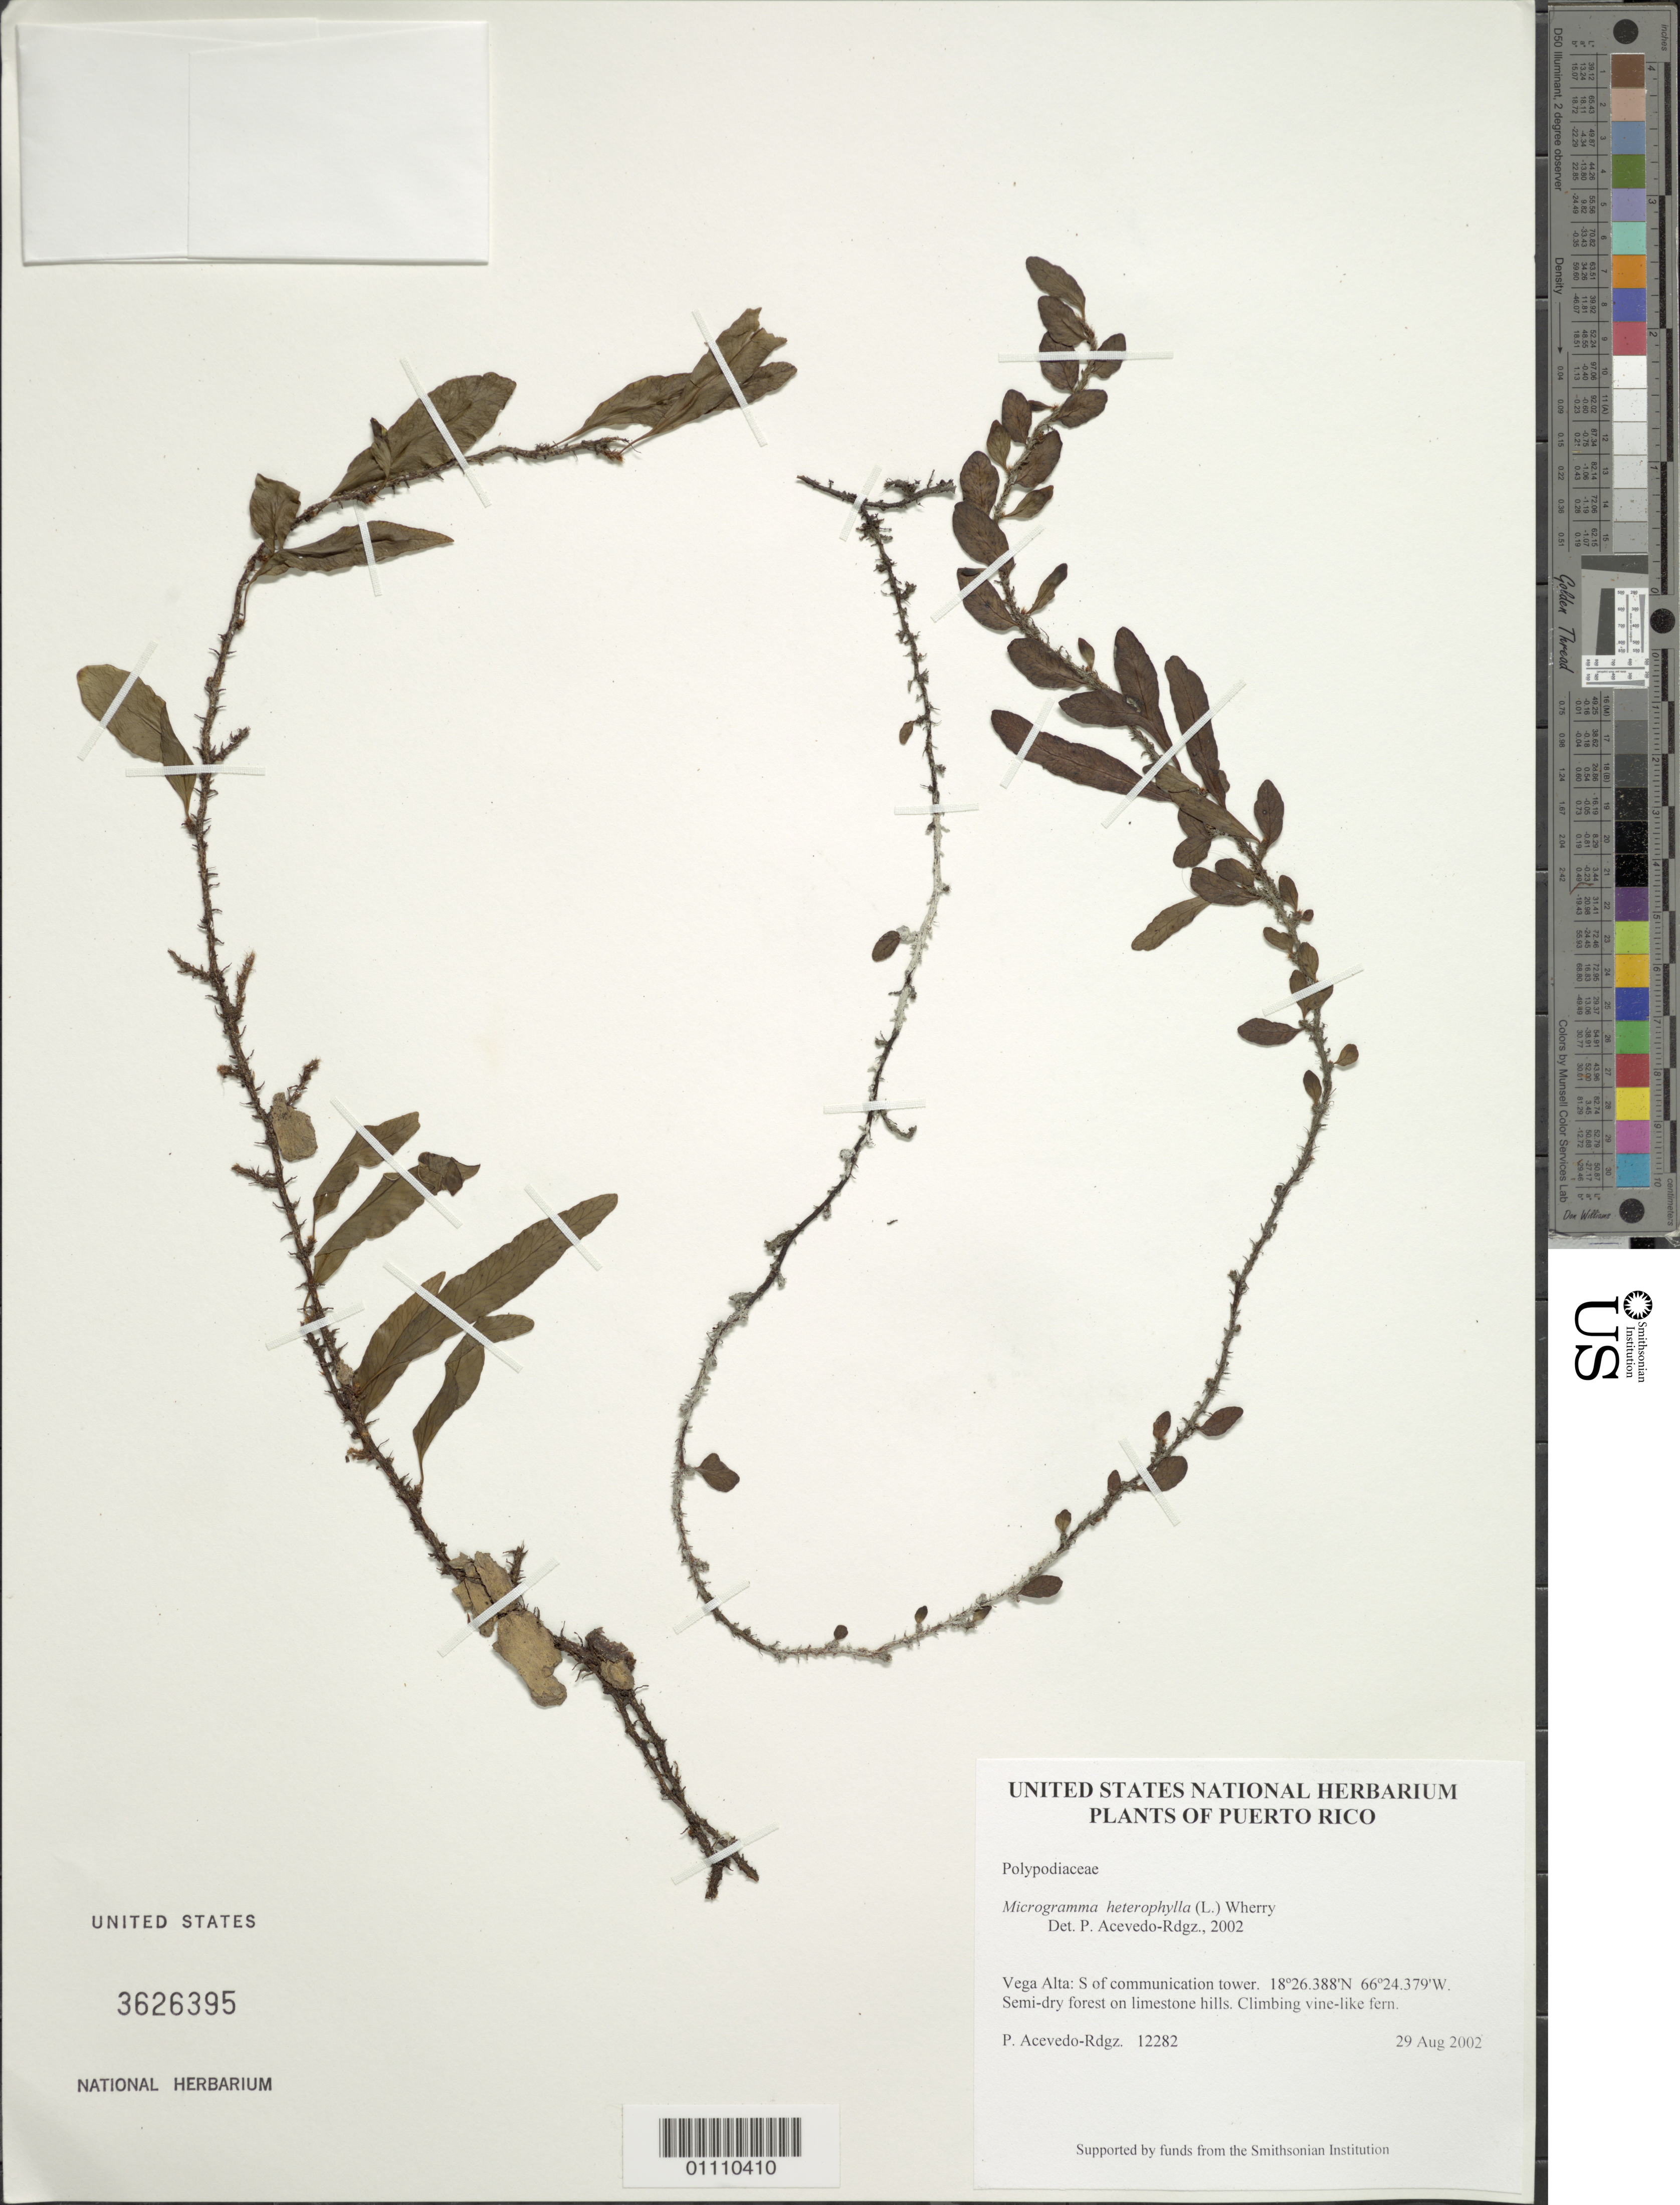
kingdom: Plantae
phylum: Tracheophyta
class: Polypodiopsida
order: Polypodiales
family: Polypodiaceae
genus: Microgramma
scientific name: Microgramma heterophylla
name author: (L.) Wherry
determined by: Acevedo-Rodríguez, P., (BOT), Smithsonian Institution - National Museum of Natural History (UNITED STATES)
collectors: P. Acevedo-Rodr.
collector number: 12282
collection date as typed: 29 Aug 2002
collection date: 2002-08-29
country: Puerto Rico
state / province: Vega Alta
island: Puerto Rico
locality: Vega Alta: S of communication tower.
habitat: Semi-dry forest on limestone hills.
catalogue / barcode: US 3626395